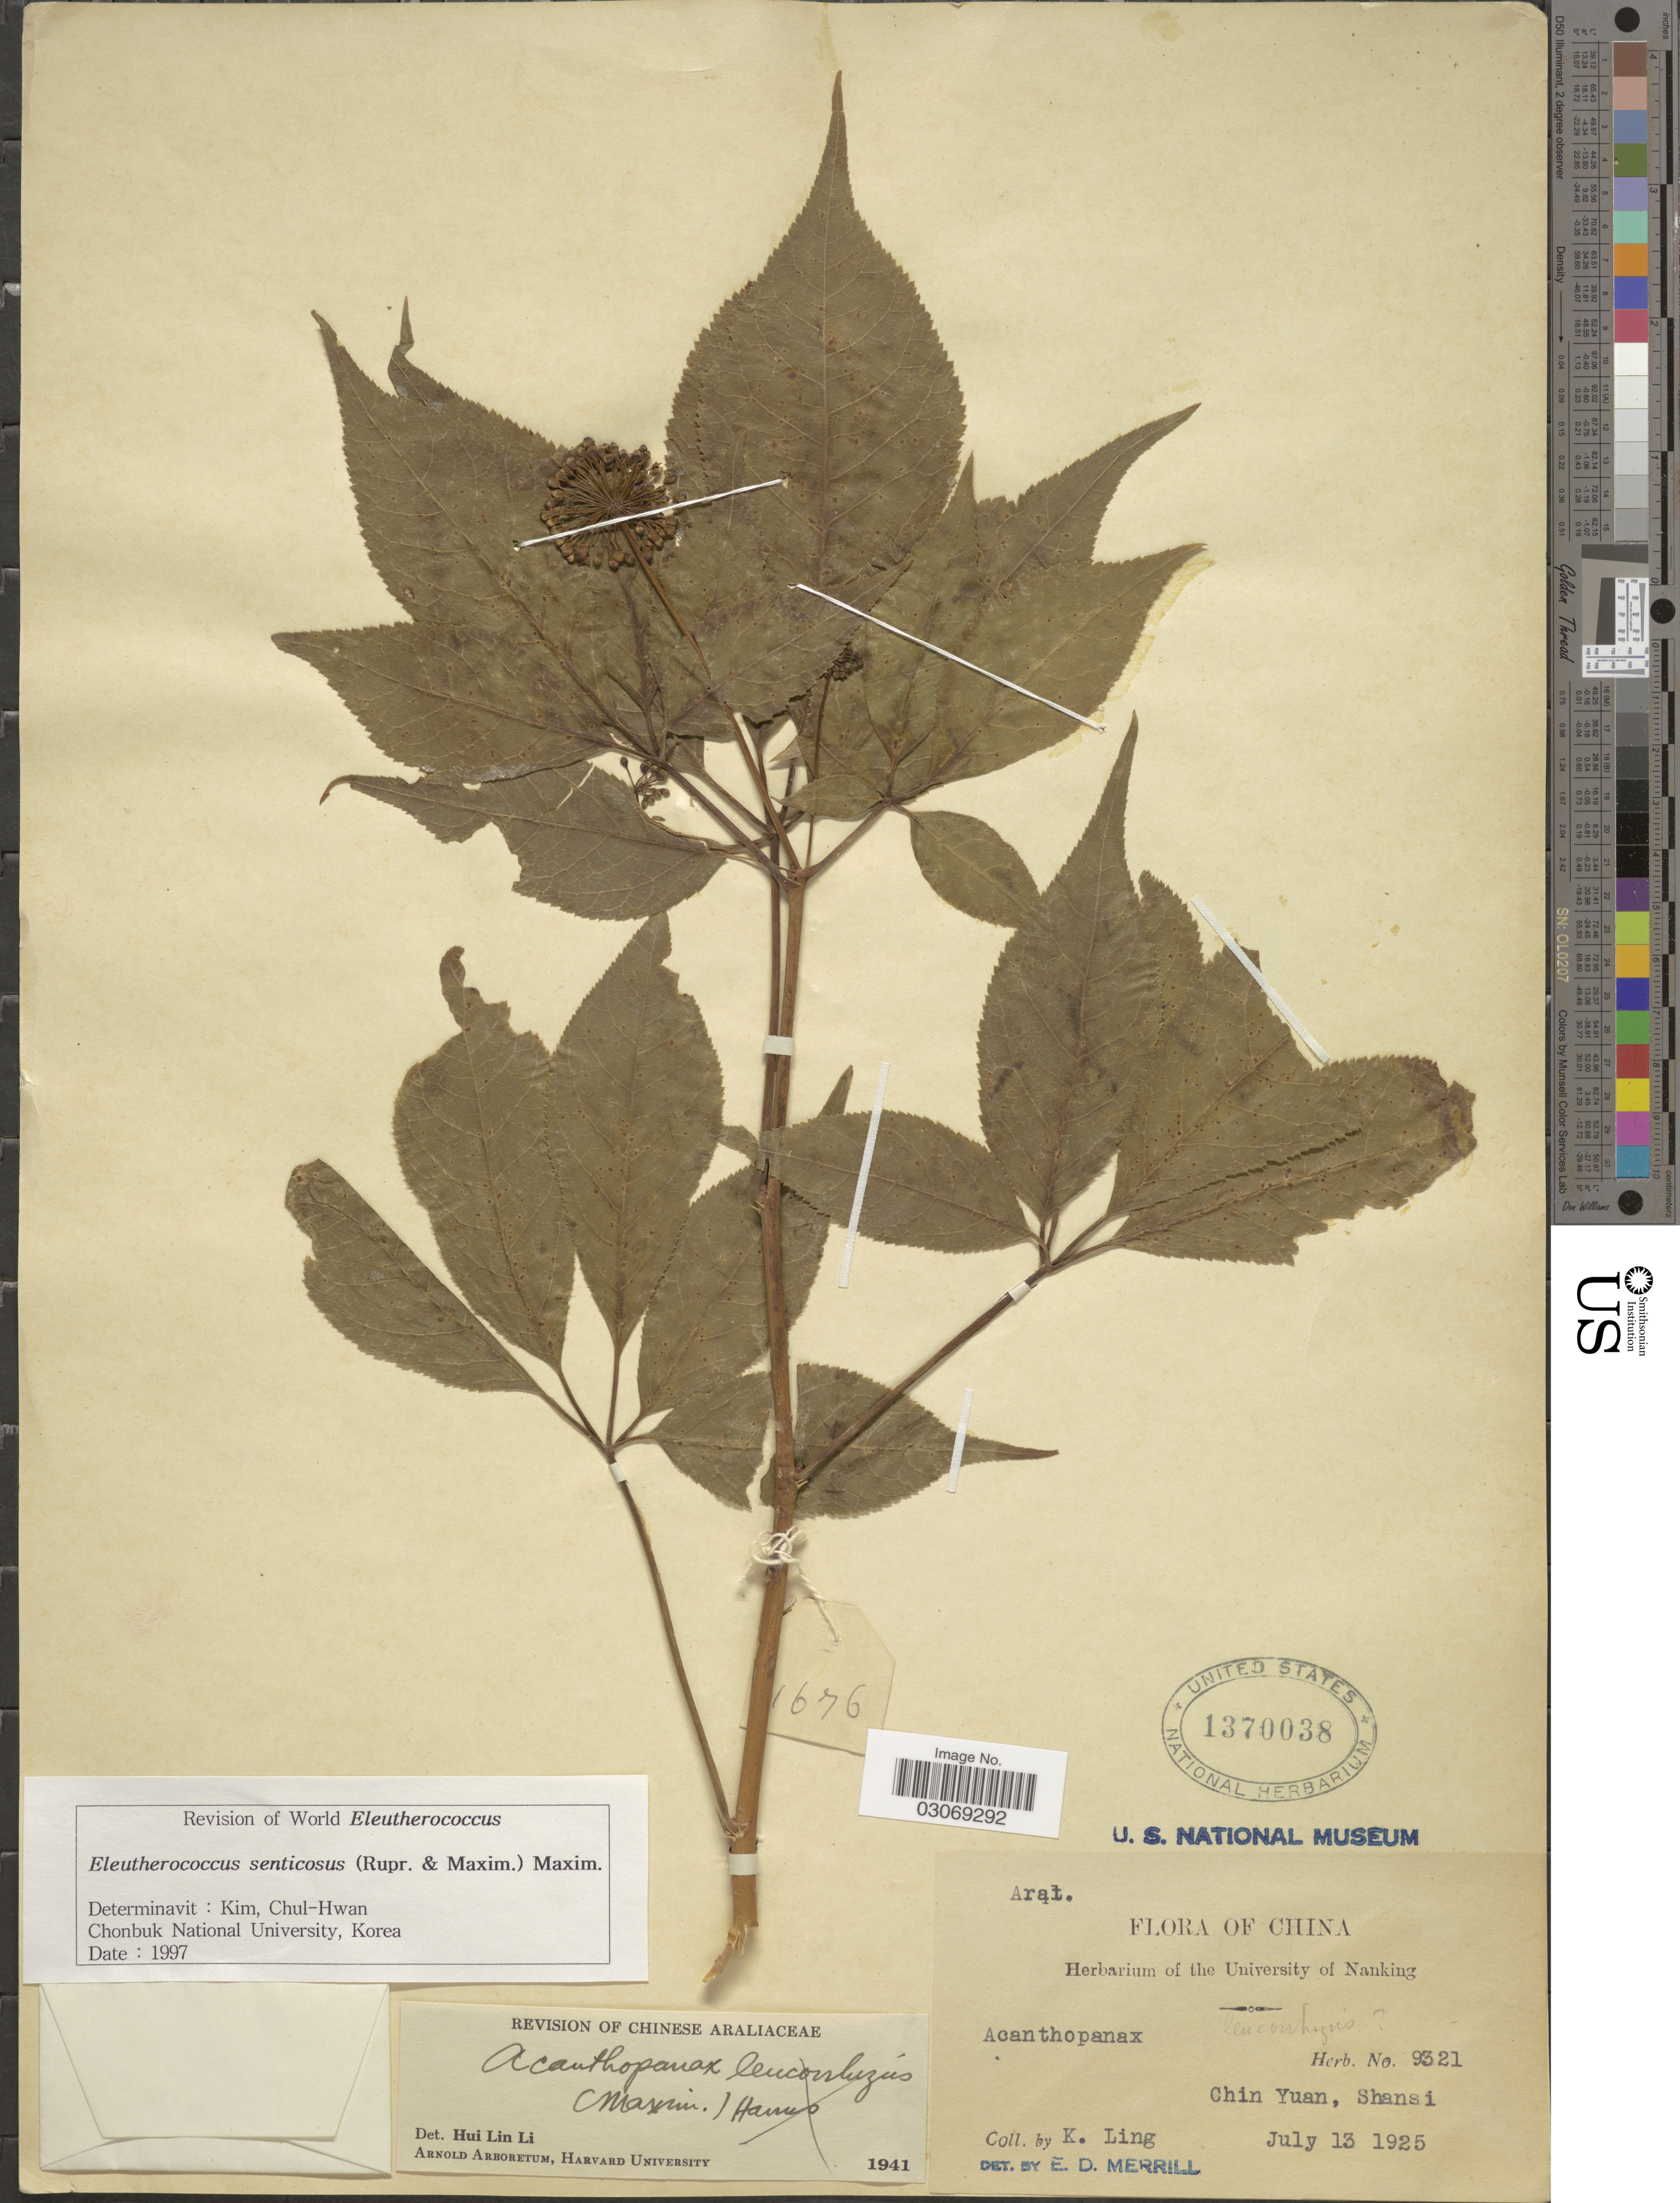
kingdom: Plantae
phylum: Tracheophyta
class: Magnoliopsida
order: Apiales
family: Araliaceae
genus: Eleutherococcus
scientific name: Eleutherococcus senticosus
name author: (Rupr. & Maxim.) Maxim.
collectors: K. Ling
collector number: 9321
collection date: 1925-07-13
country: China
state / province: Shanxi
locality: Chin Yuan, Shansi.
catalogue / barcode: US 1370038